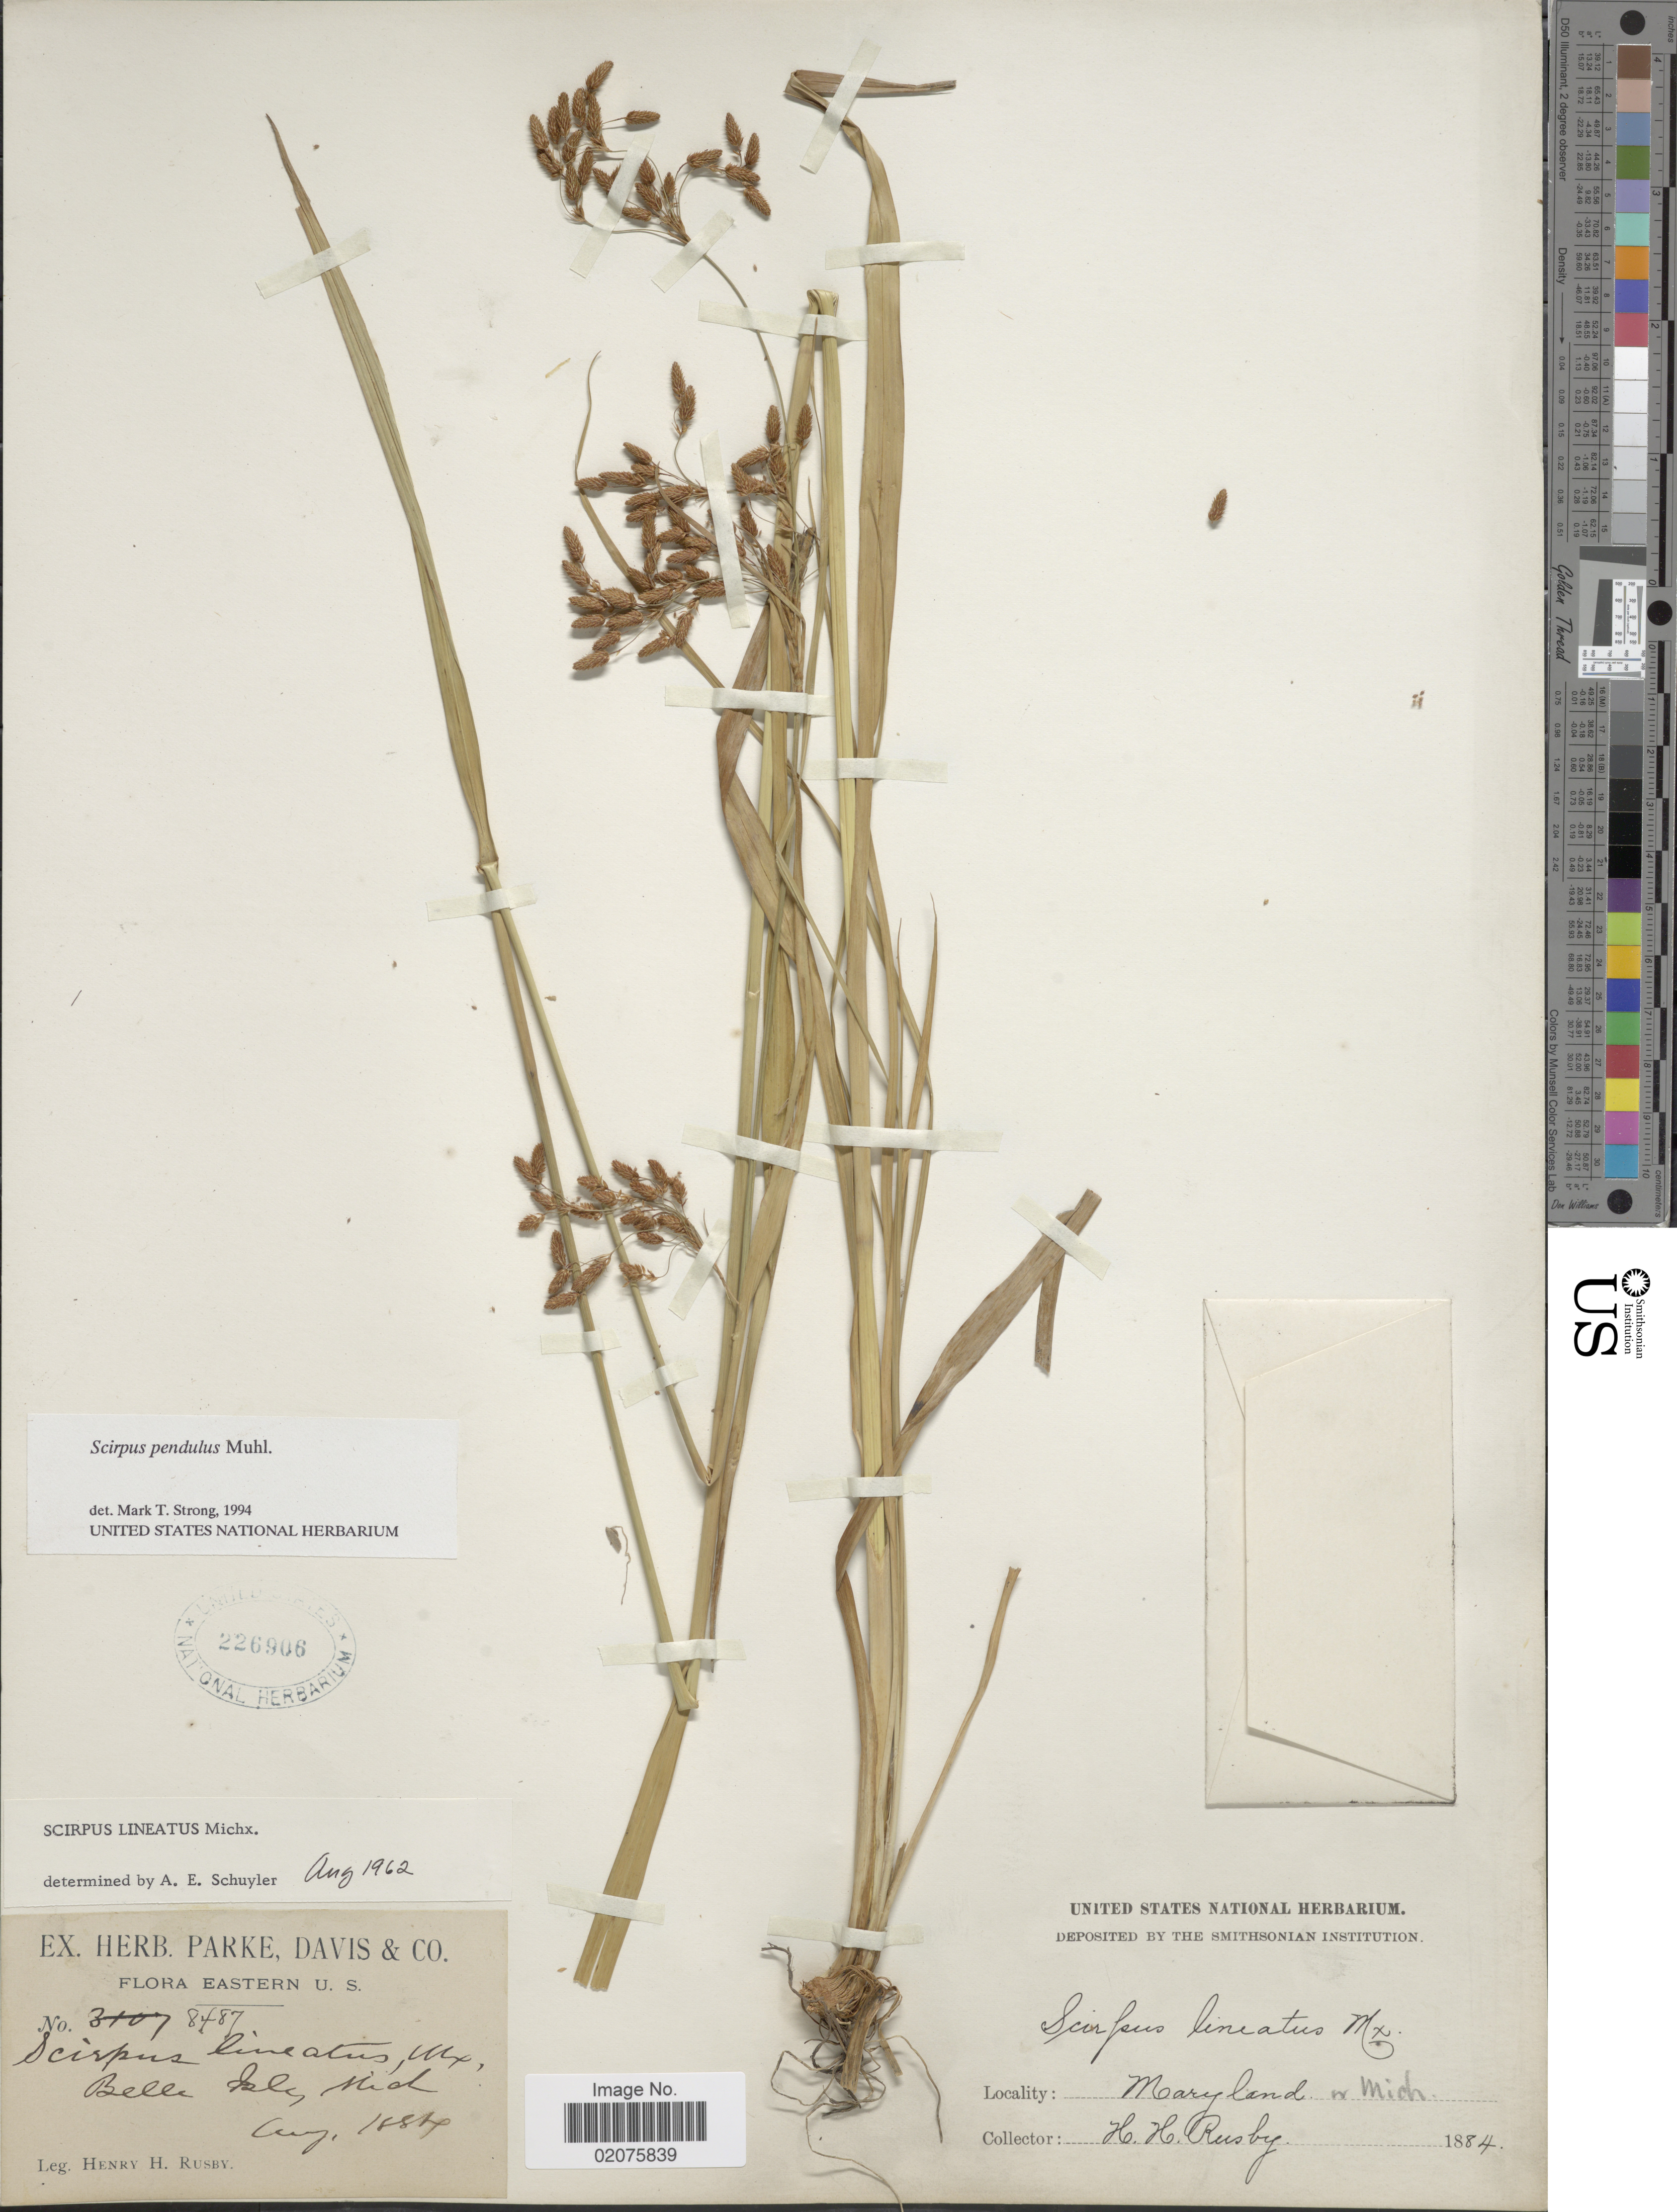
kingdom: Plantae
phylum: Tracheophyta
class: Liliopsida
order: Poales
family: Cyperaceae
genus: Scirpus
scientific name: Scirpus pendulus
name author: Muhl.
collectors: H. H. Rusby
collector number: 8487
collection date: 1884-08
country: United States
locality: Eastern U.S. Belle Isl. w. Mich. Maryland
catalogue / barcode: US 226906